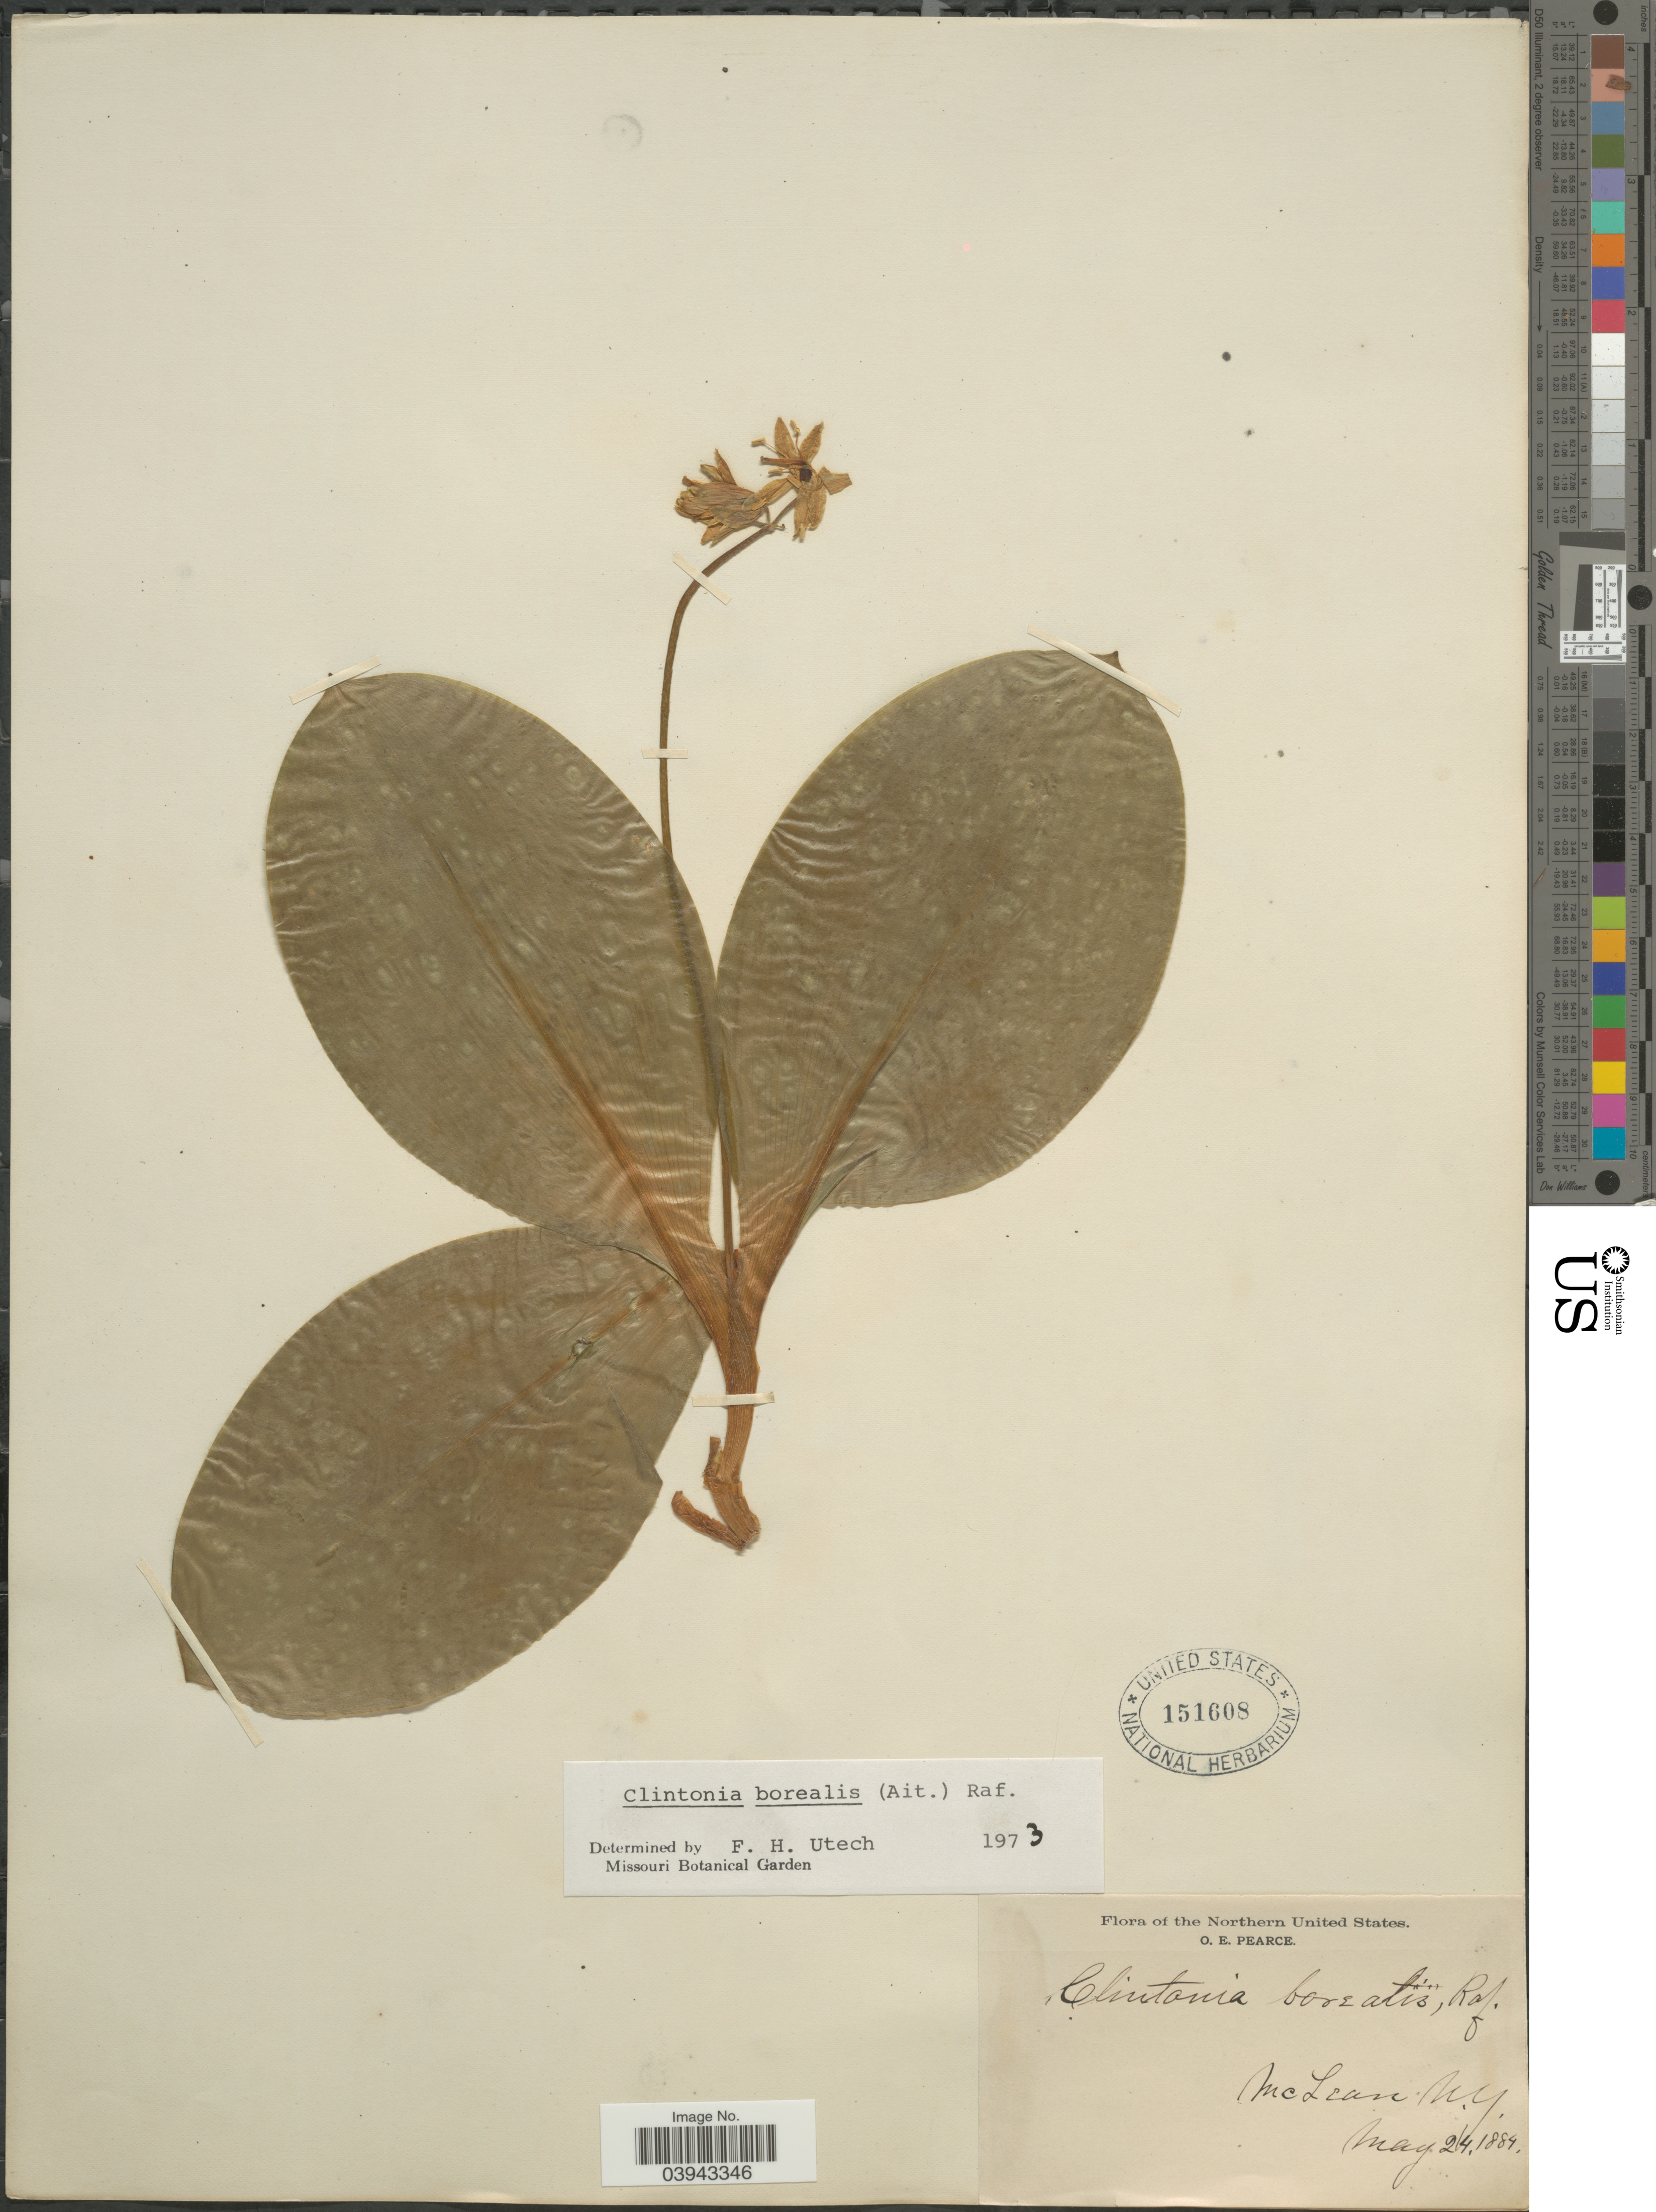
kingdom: Plantae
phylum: Tracheophyta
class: Liliopsida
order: Liliales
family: Liliaceae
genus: Clintonia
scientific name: Clintonia borealis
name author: (Aiton) Raf.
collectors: O. E. Pearce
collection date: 1884-05-24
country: United States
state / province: New York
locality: The Northern United States. McLean.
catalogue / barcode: US 151608